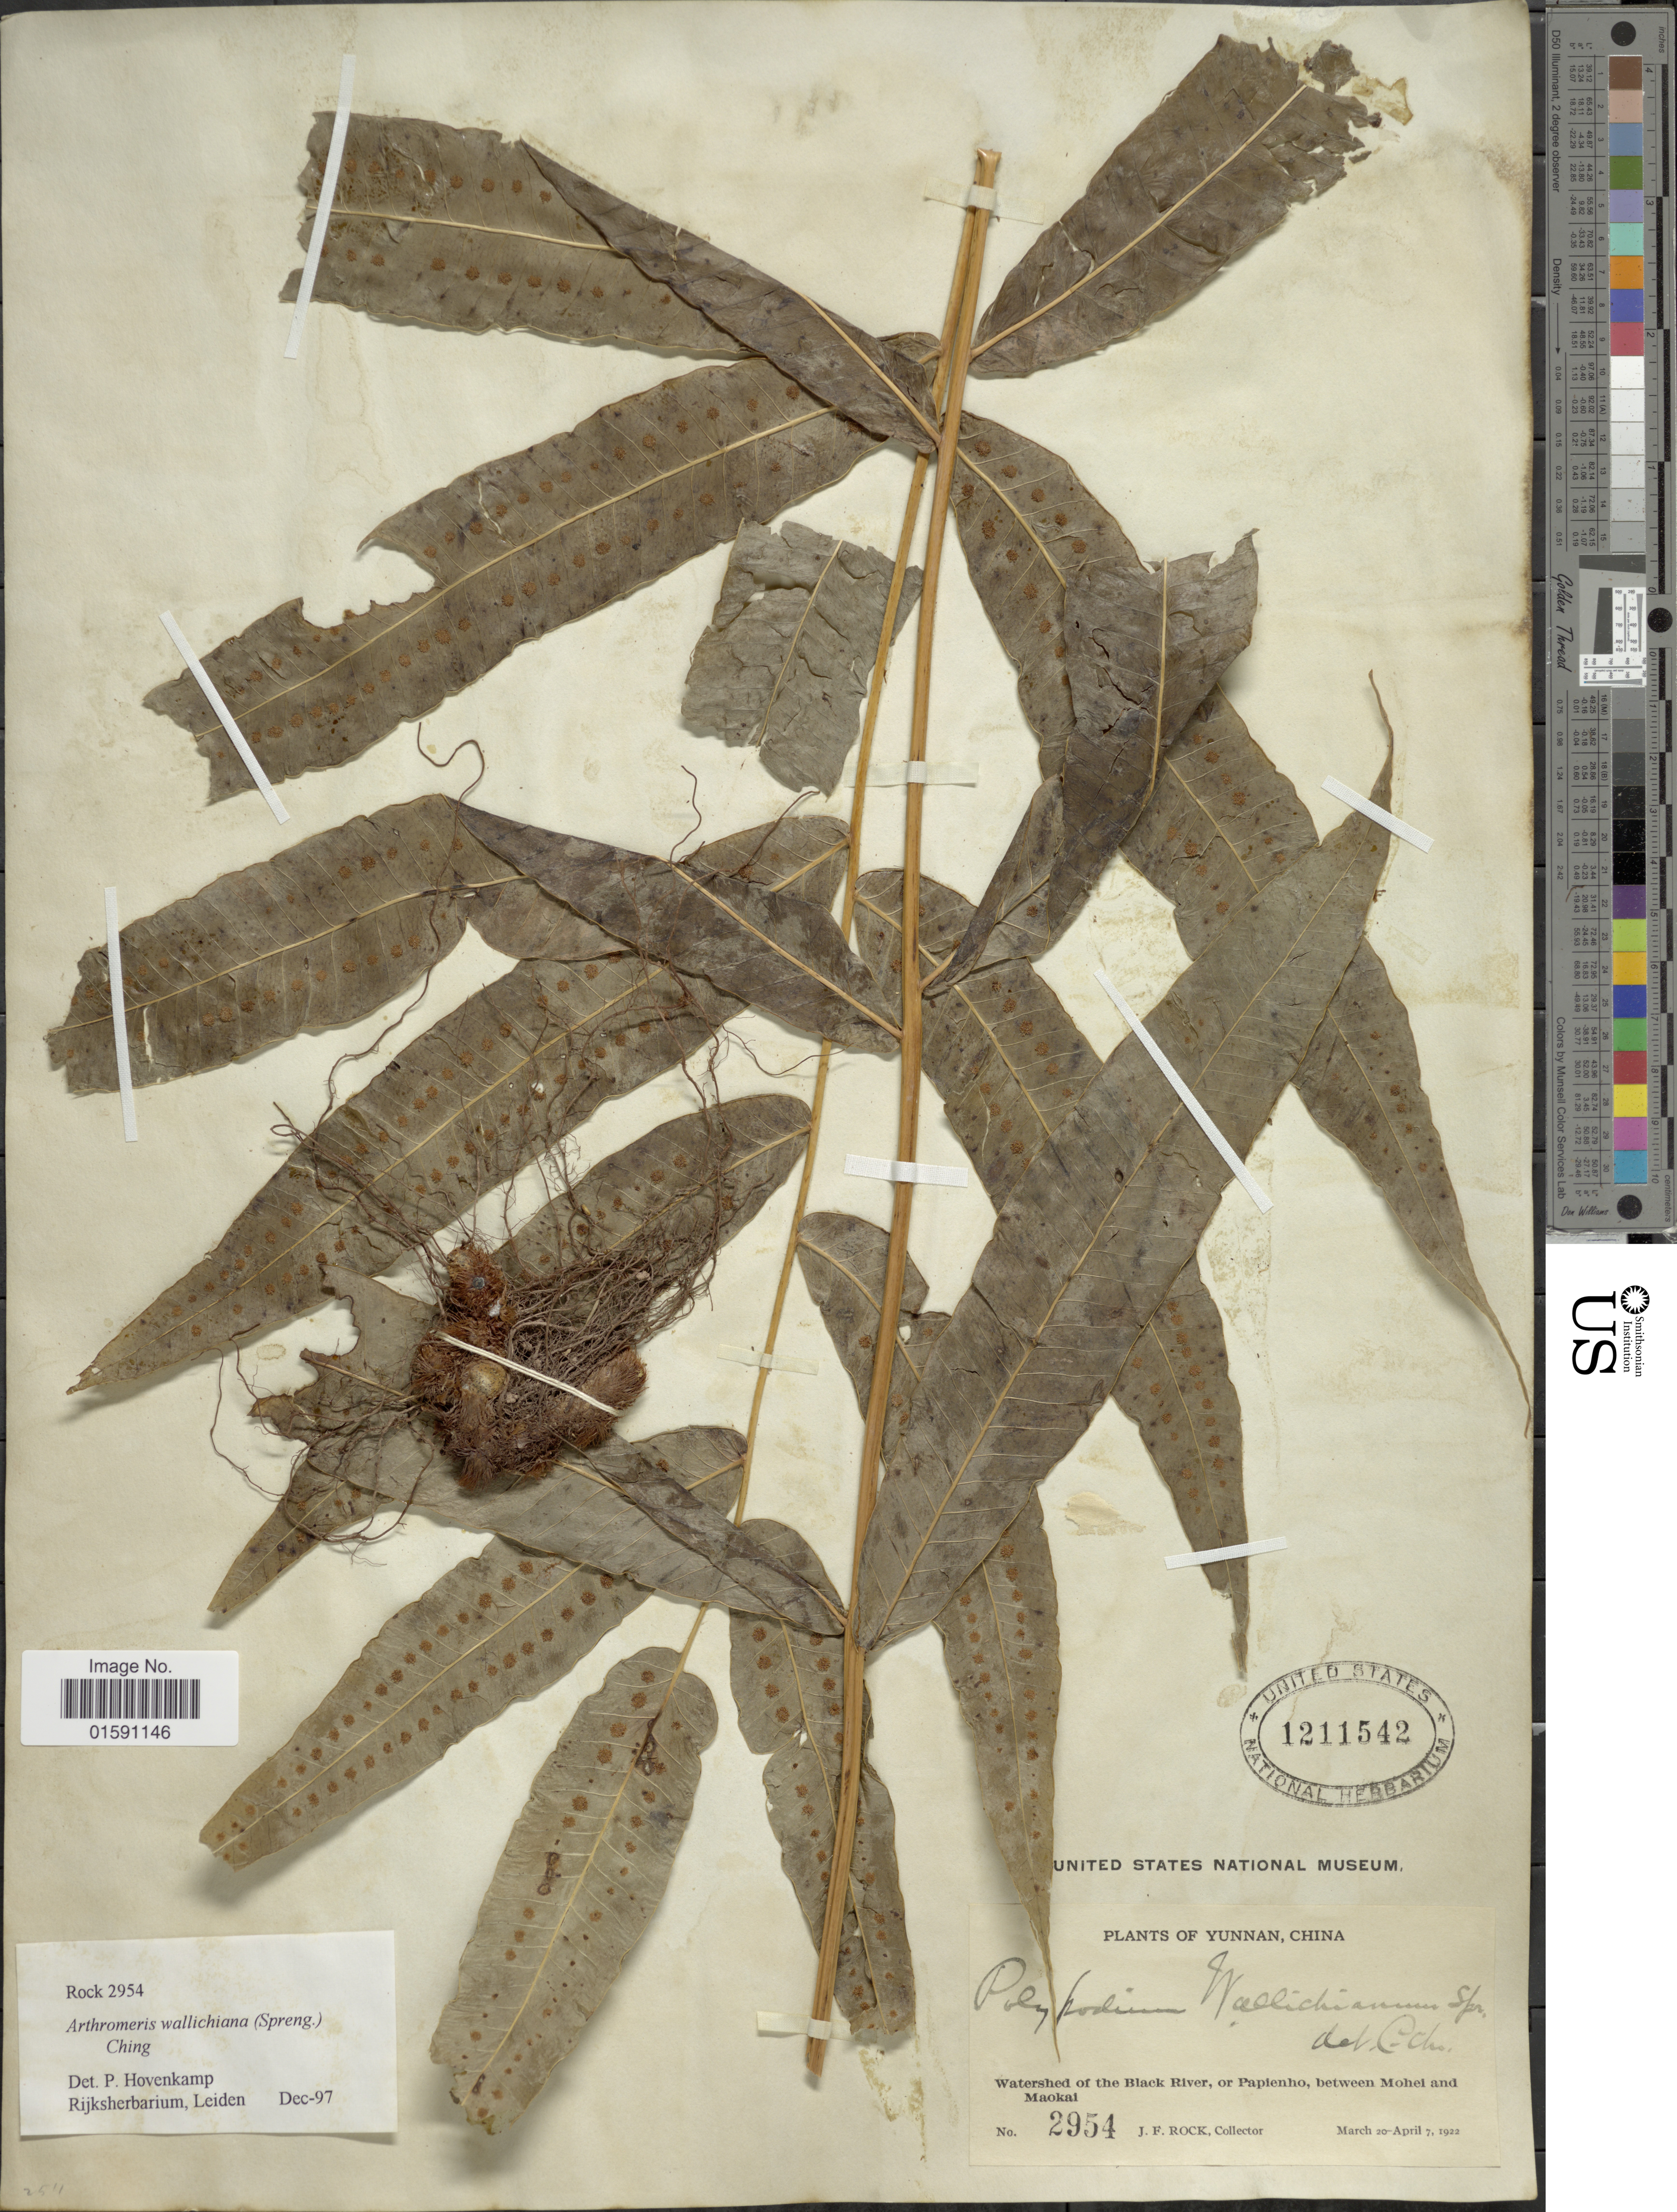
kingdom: Plantae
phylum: Tracheophyta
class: Polypodiopsida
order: Polypodiales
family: Polypodiaceae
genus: Arthromeris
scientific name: Arthromeris wallichiana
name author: (Spreng.) Ching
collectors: J. Rock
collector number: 2954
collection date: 1922-03-20/1922-04-07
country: China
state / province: Yunnan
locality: Watershed of the Black River, or Papienho, between Mohei and Maokai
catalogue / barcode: US 1211542